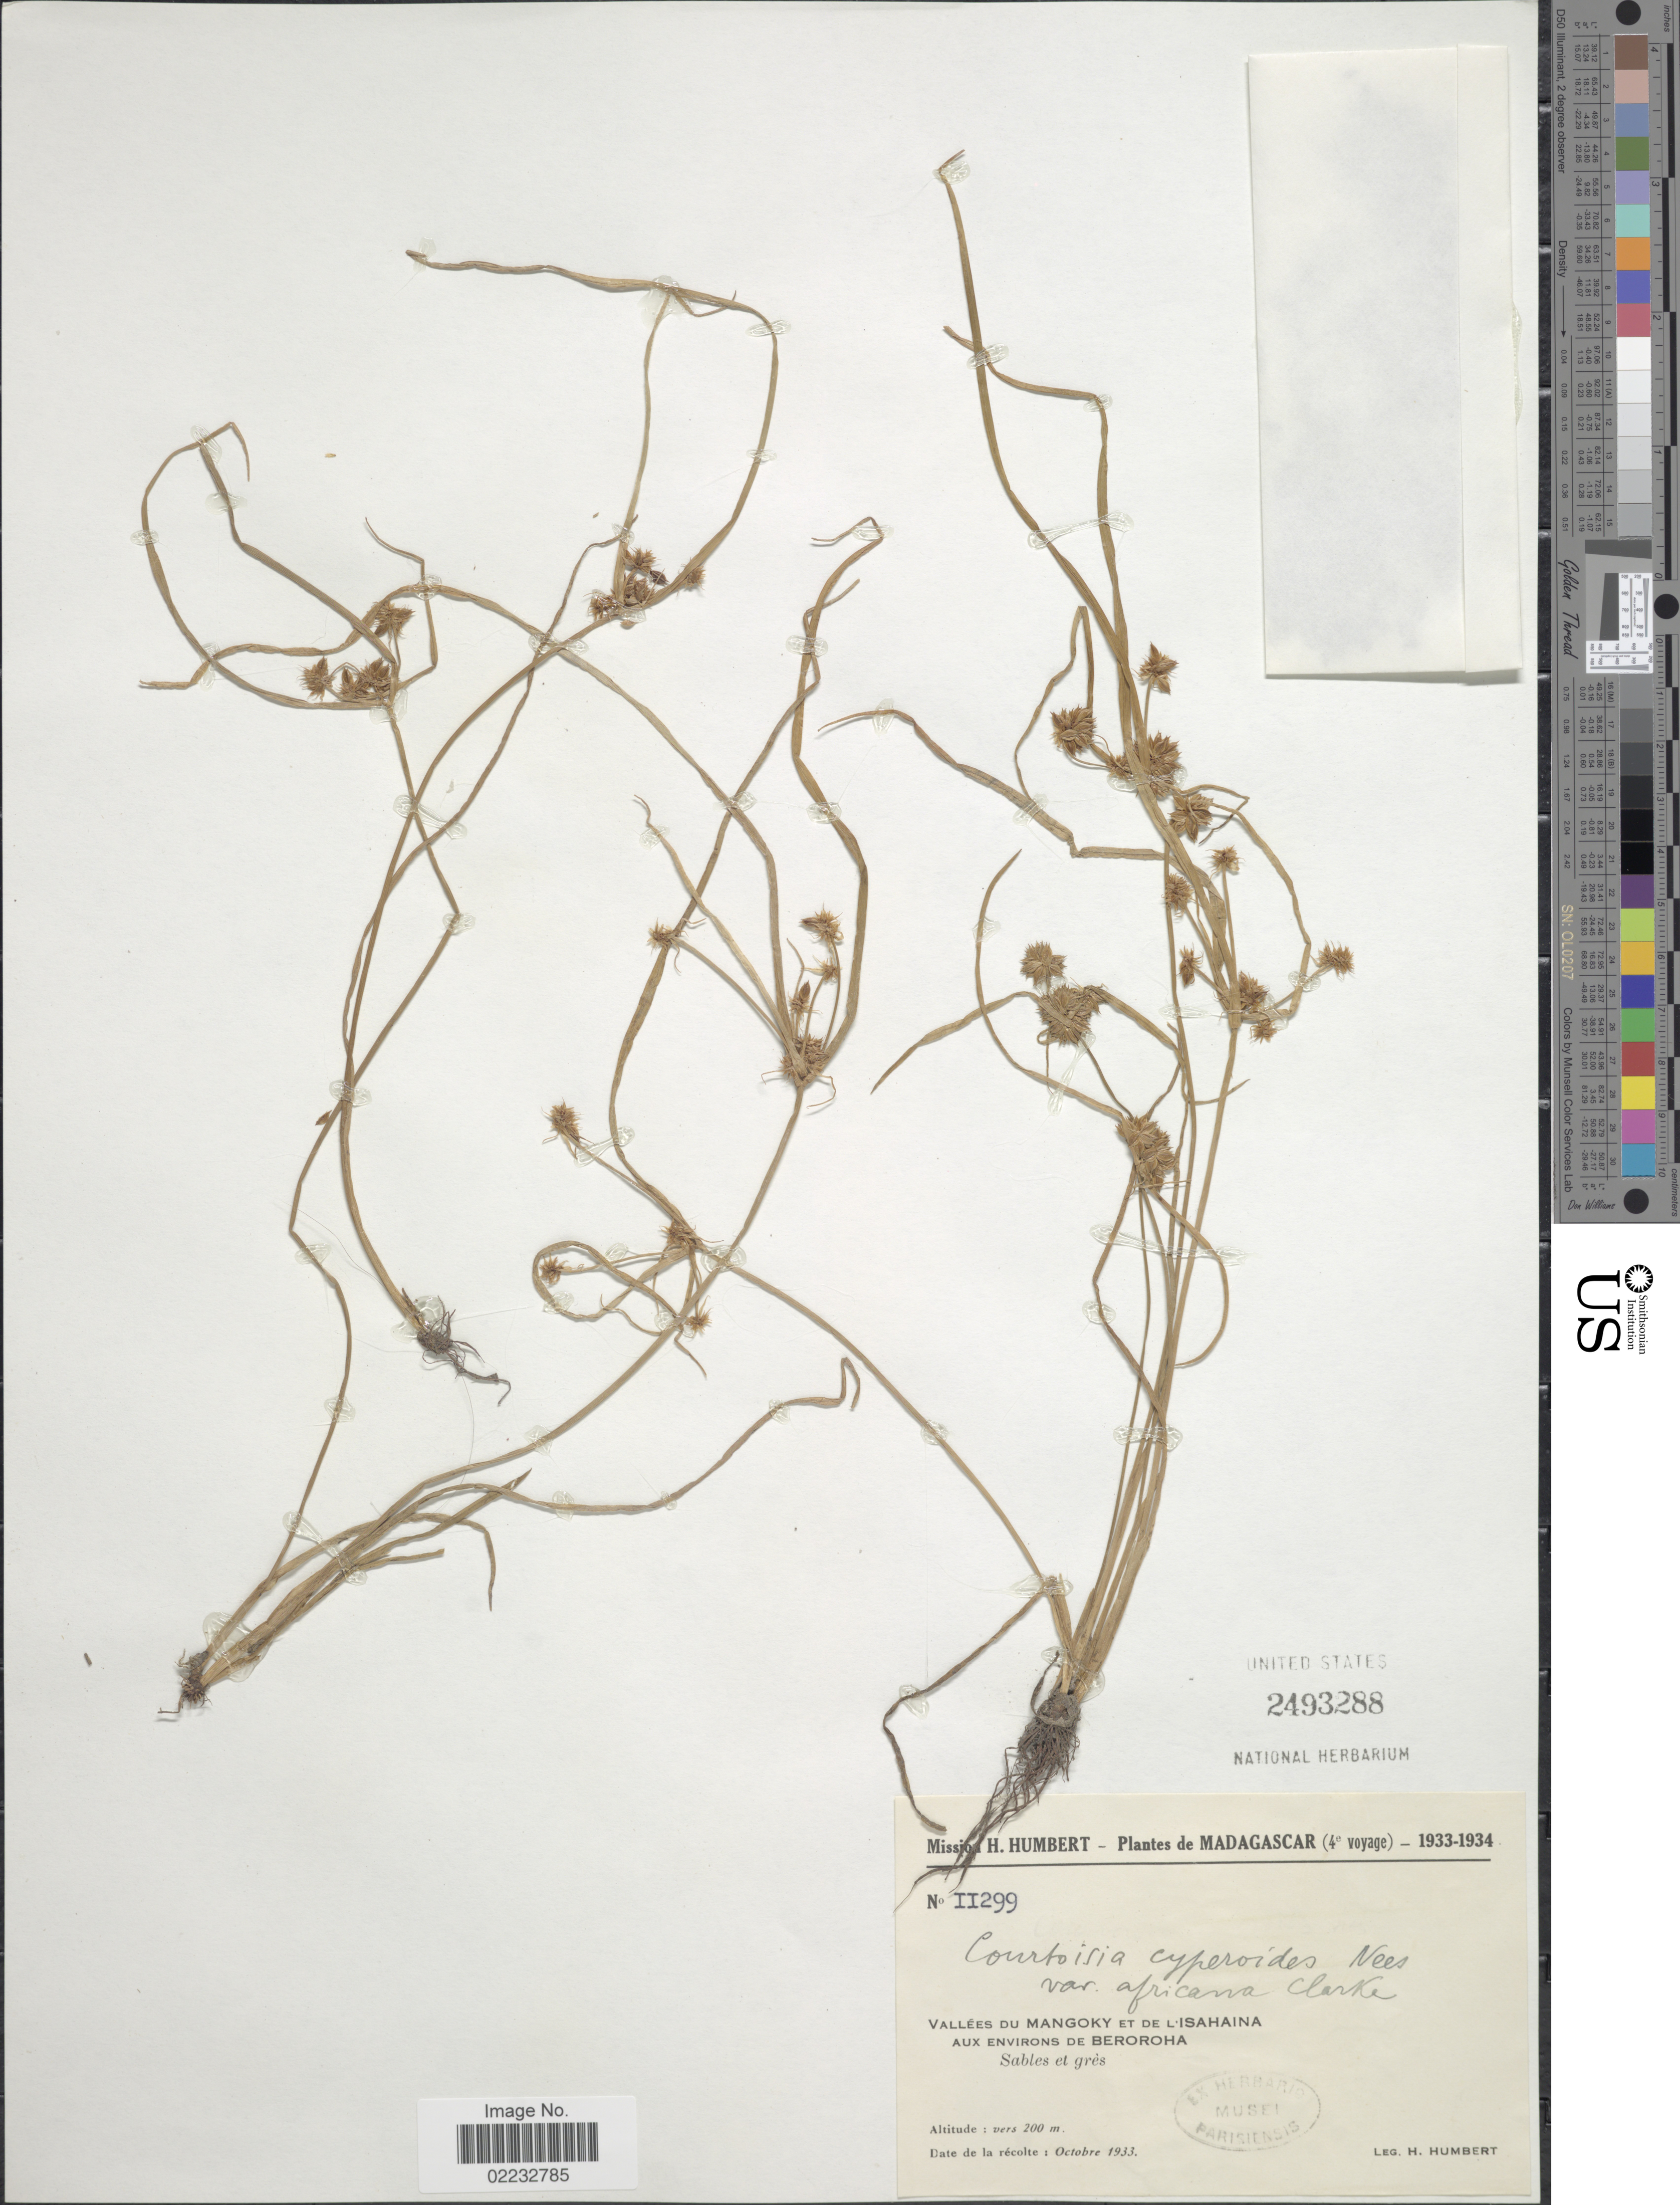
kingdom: Plantae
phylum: Tracheophyta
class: Liliopsida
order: Poales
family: Cyperaceae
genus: Cyperus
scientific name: Cyperus pseudokyllingioides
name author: Kük.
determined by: Strong, M. T., (US), Smithsonian Institution - National Museum of Natural History (UNITED STATES)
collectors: H. Humbert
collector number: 11299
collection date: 1933-10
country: Madagascar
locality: Vallees du mangoky et de L'Isahaina, aux environs de Beroroha, sables et gres.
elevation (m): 200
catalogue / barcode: US 2493288